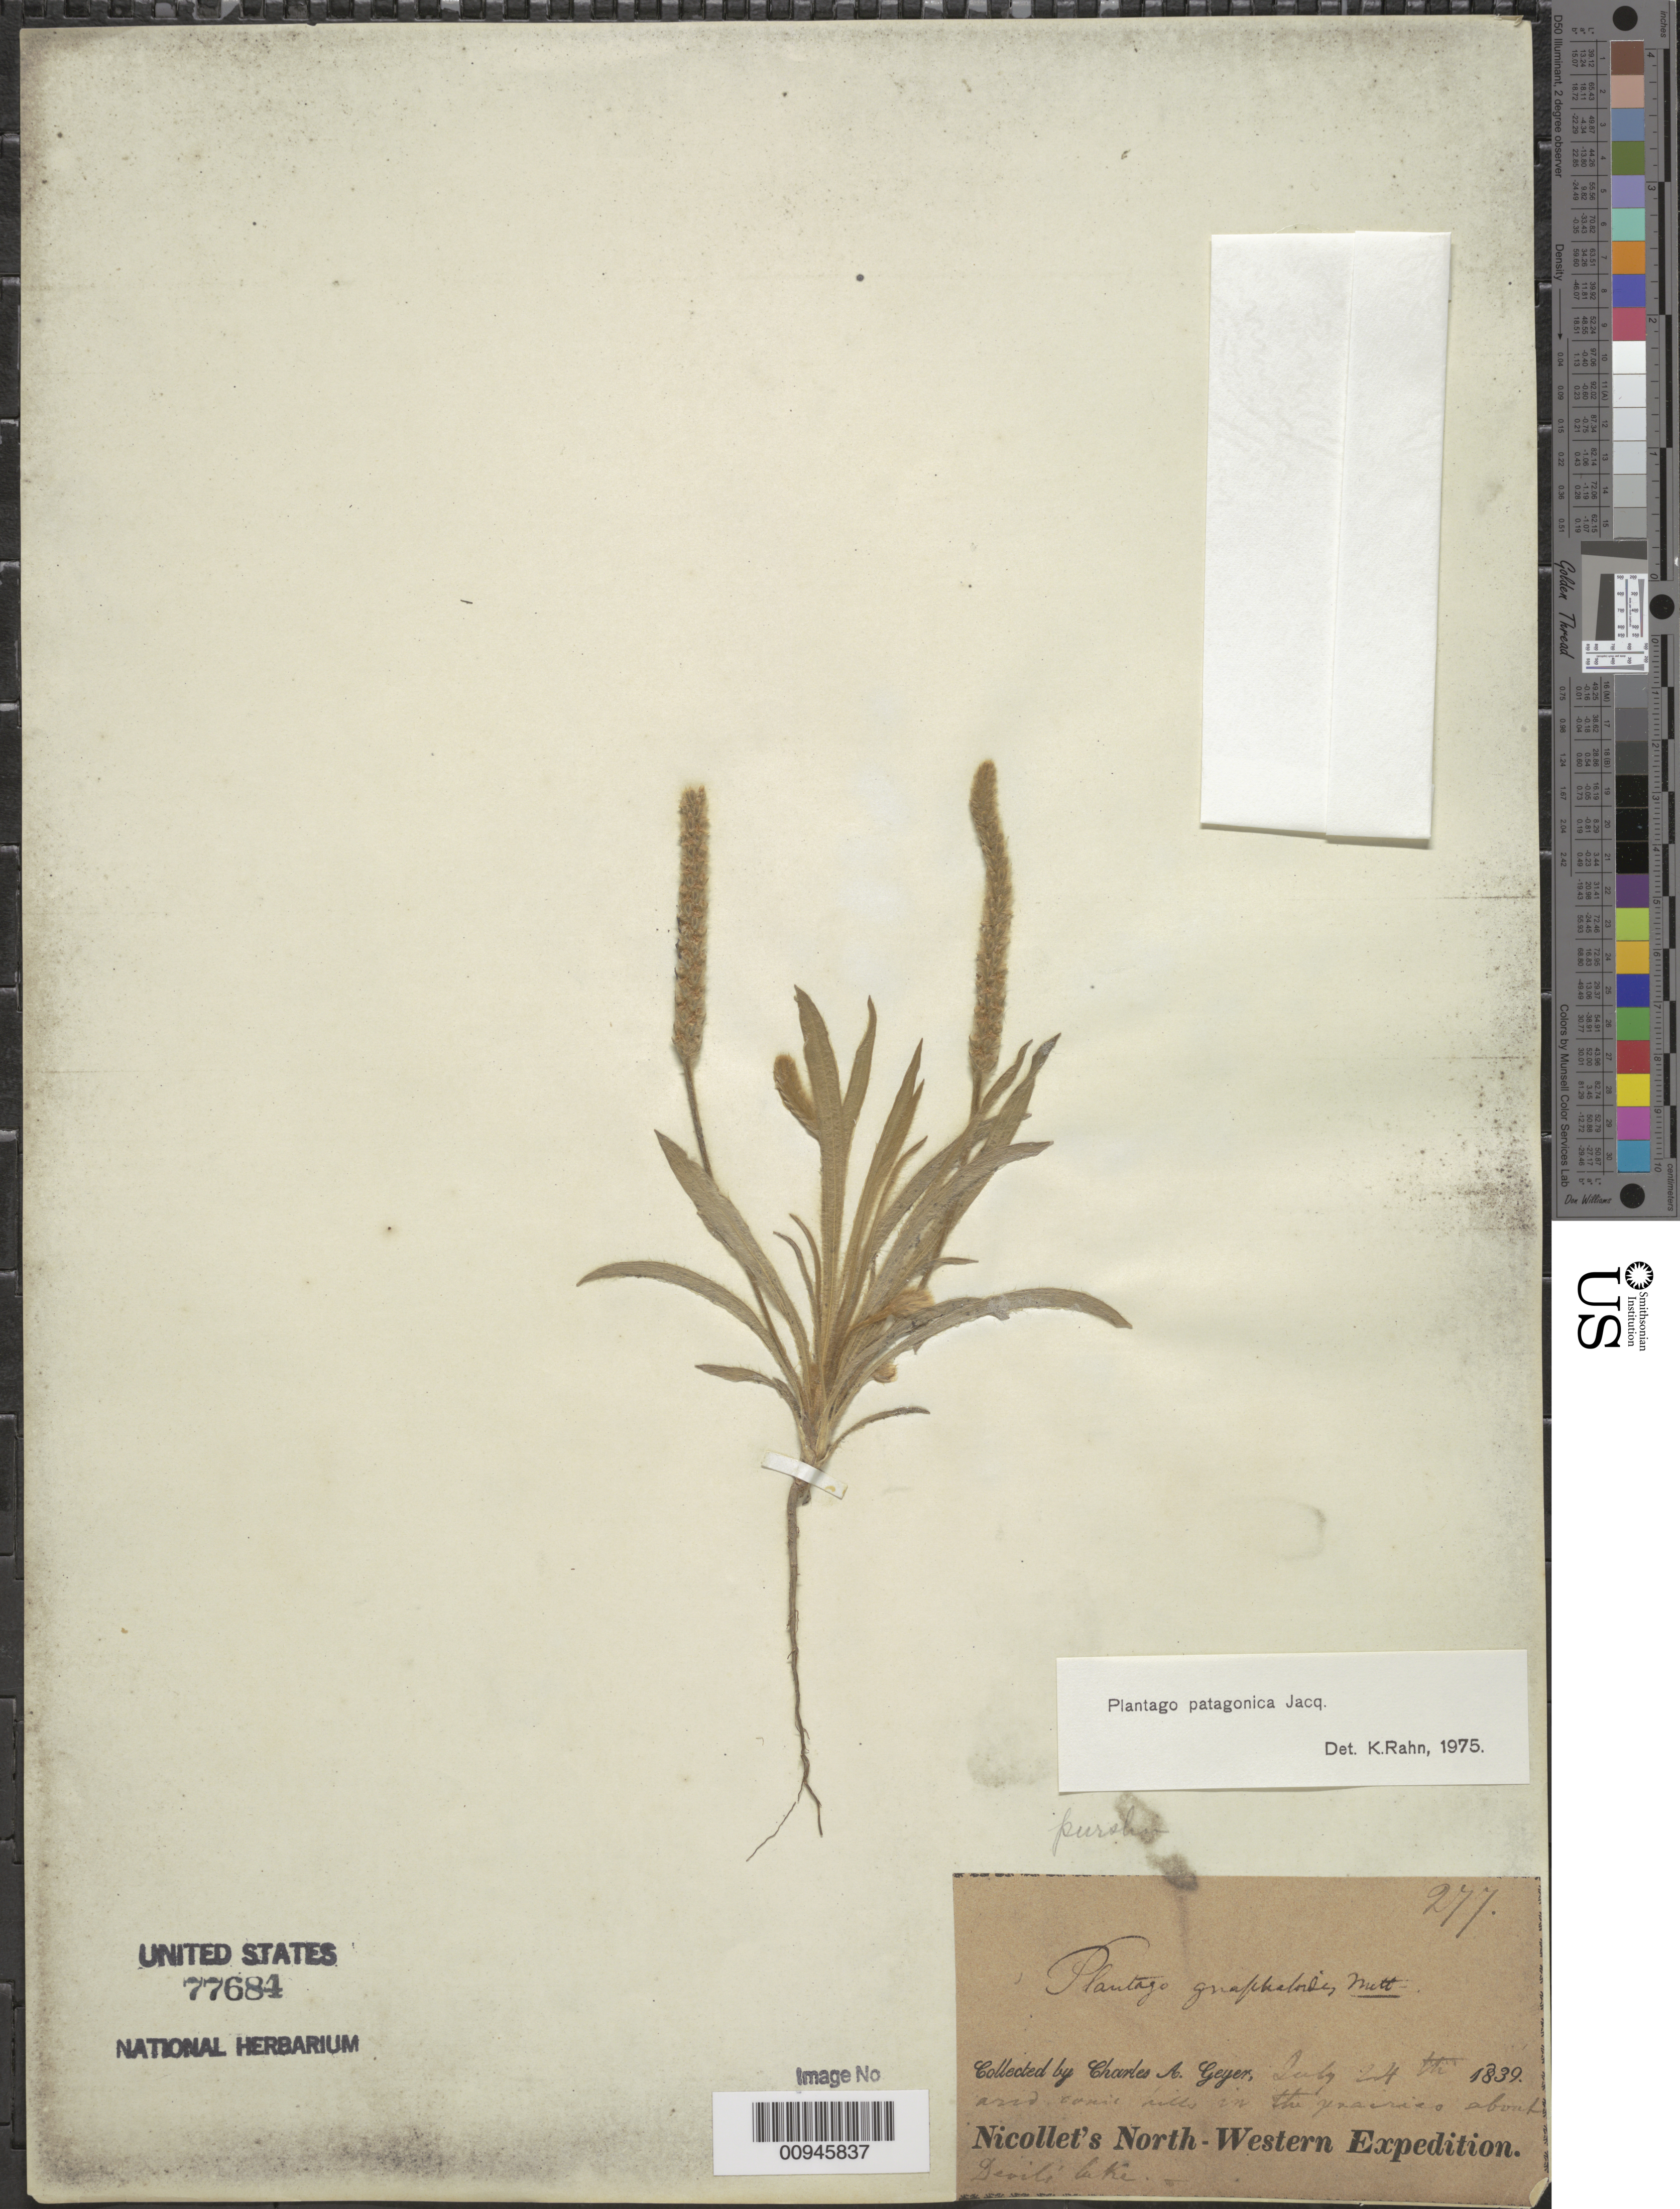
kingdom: Plantae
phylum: Tracheophyta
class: Magnoliopsida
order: Lamiales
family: Plantaginaceae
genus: Plantago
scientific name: Plantago patagonica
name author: Jacq.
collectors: C. A. Geyer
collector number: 277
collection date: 1839-07-24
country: United States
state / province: Wisconsin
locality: In the prairies about Devil's Lake. Nicolett's North-Western Expedition.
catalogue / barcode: US 77684